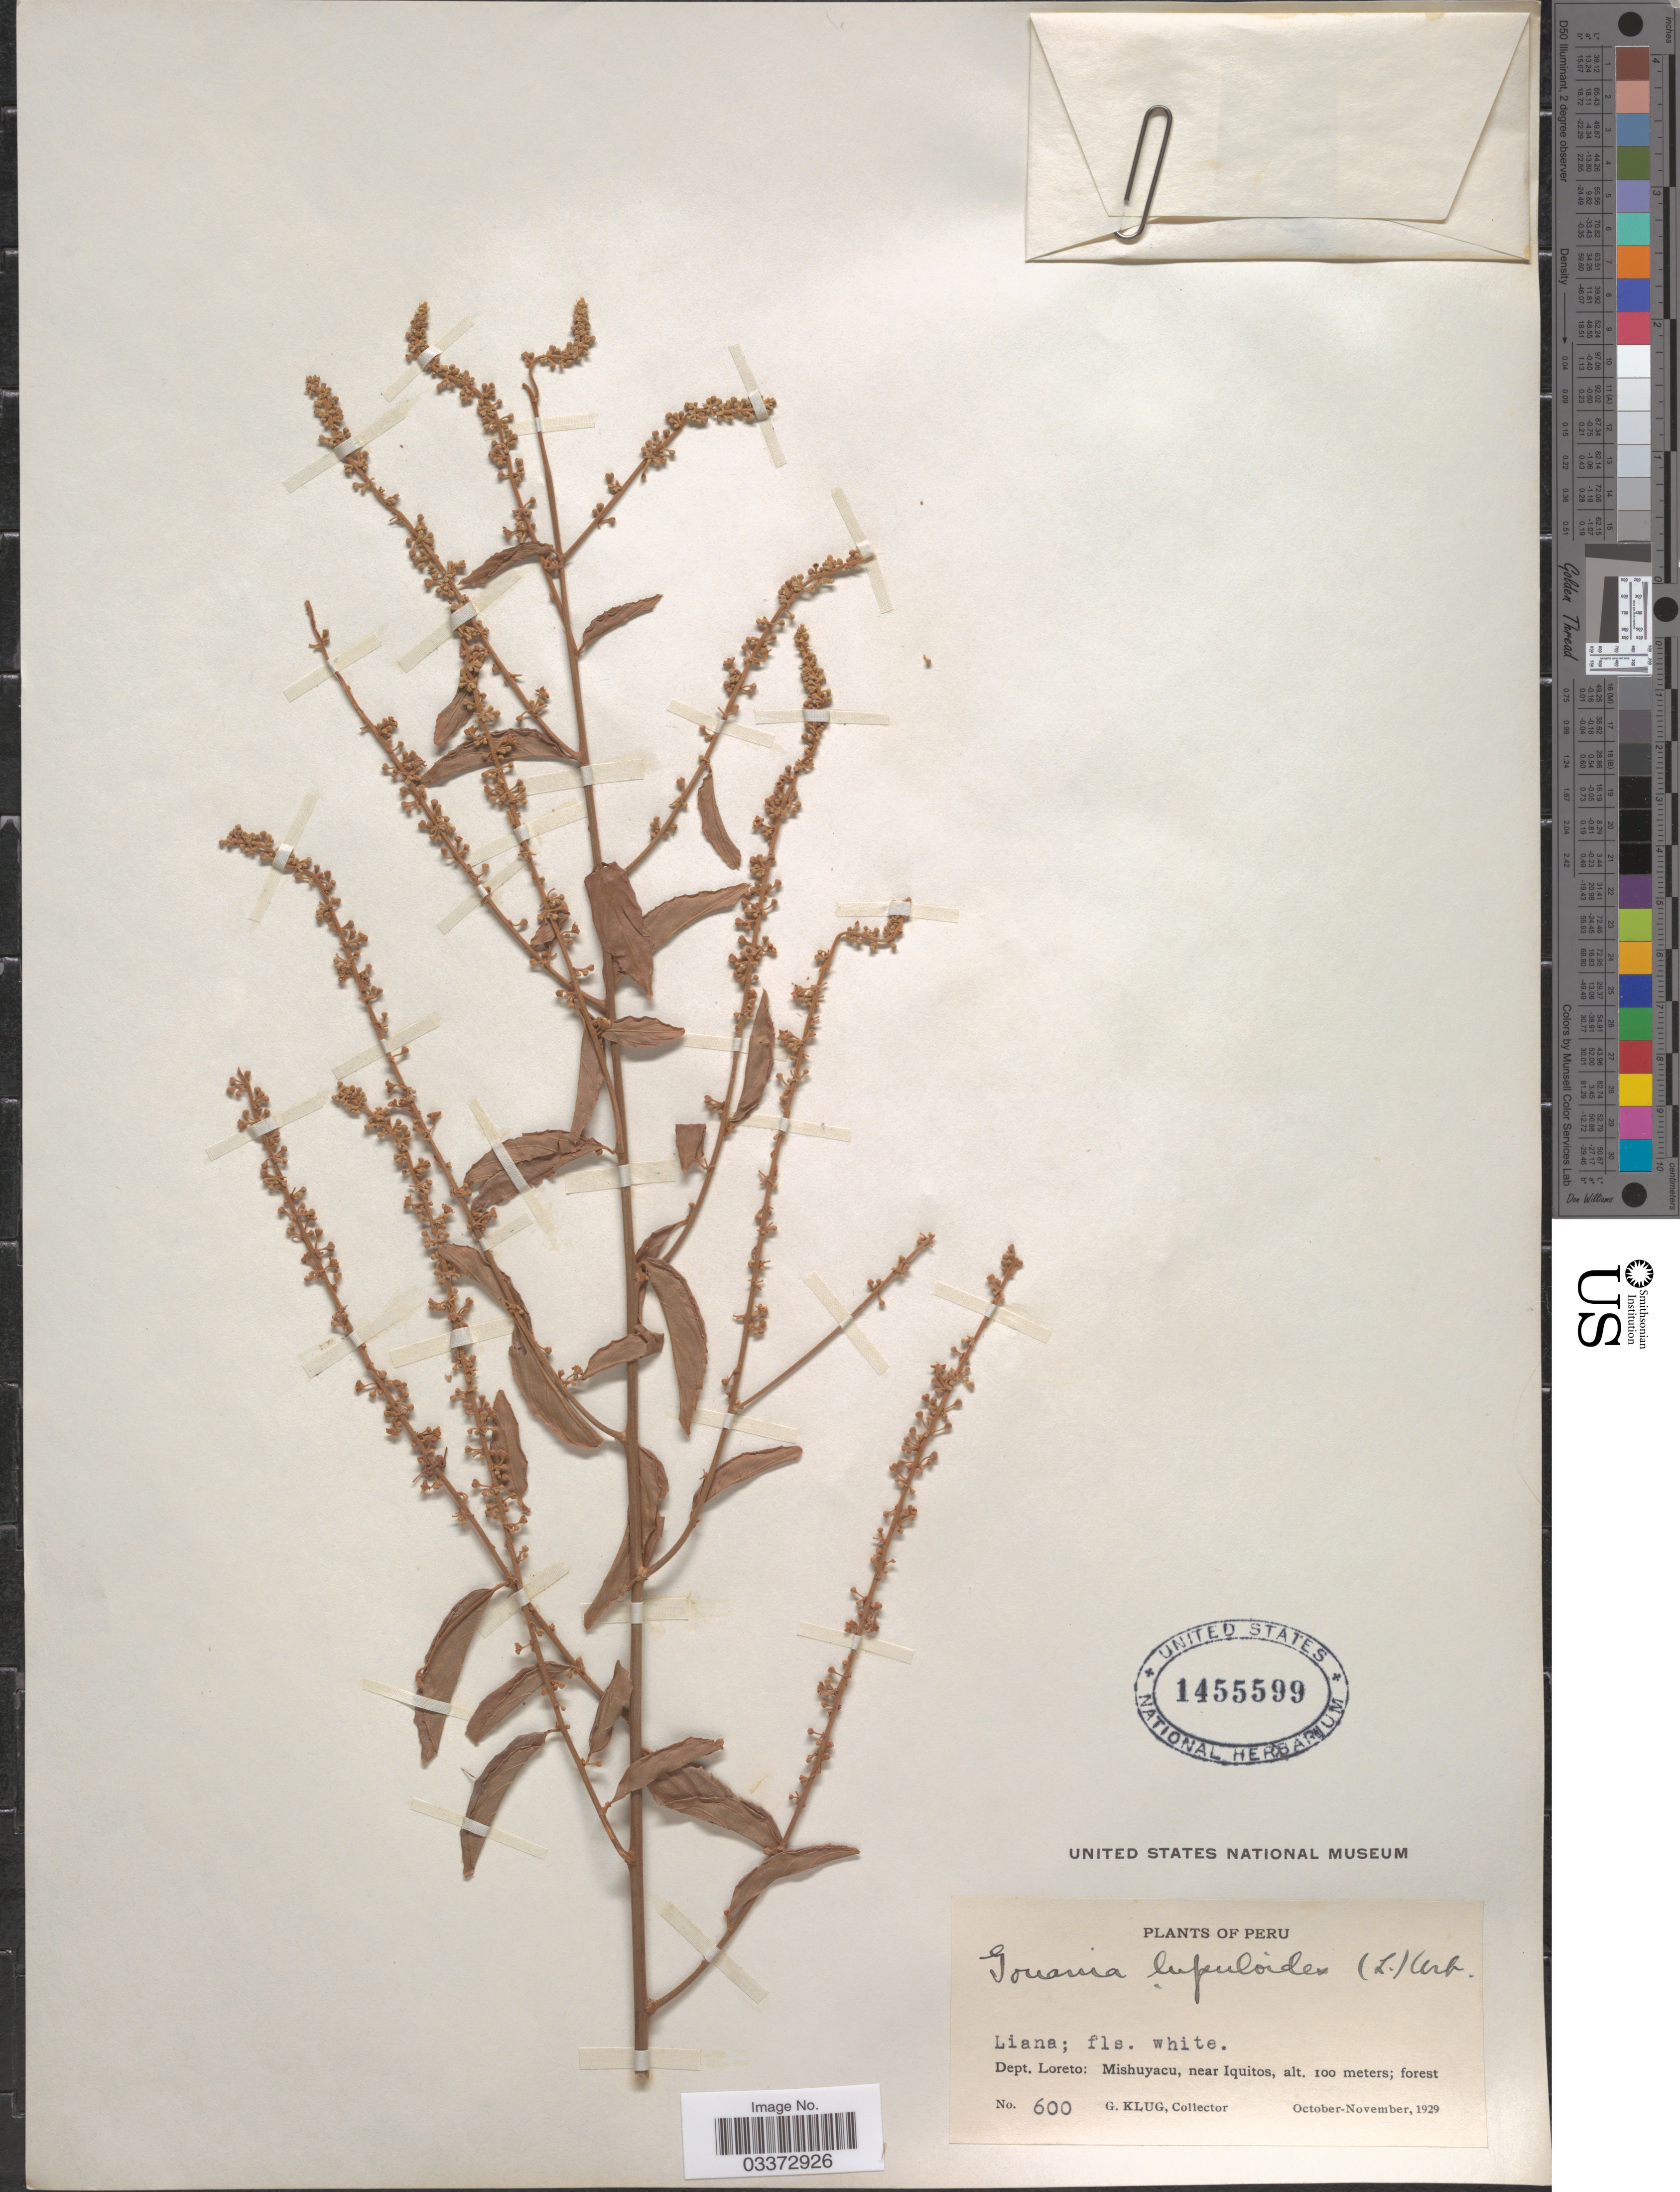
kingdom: Plantae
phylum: Tracheophyta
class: Magnoliopsida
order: Rosales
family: Rhamnaceae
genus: Gouania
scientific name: Gouania lupuloides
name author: (L.) Urb.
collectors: G. Klug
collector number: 600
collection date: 1929-10/1929-11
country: Peru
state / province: Loreto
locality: Dept. Loreto: Mishuyacu, near Iquitos.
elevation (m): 100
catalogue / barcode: US 1455599